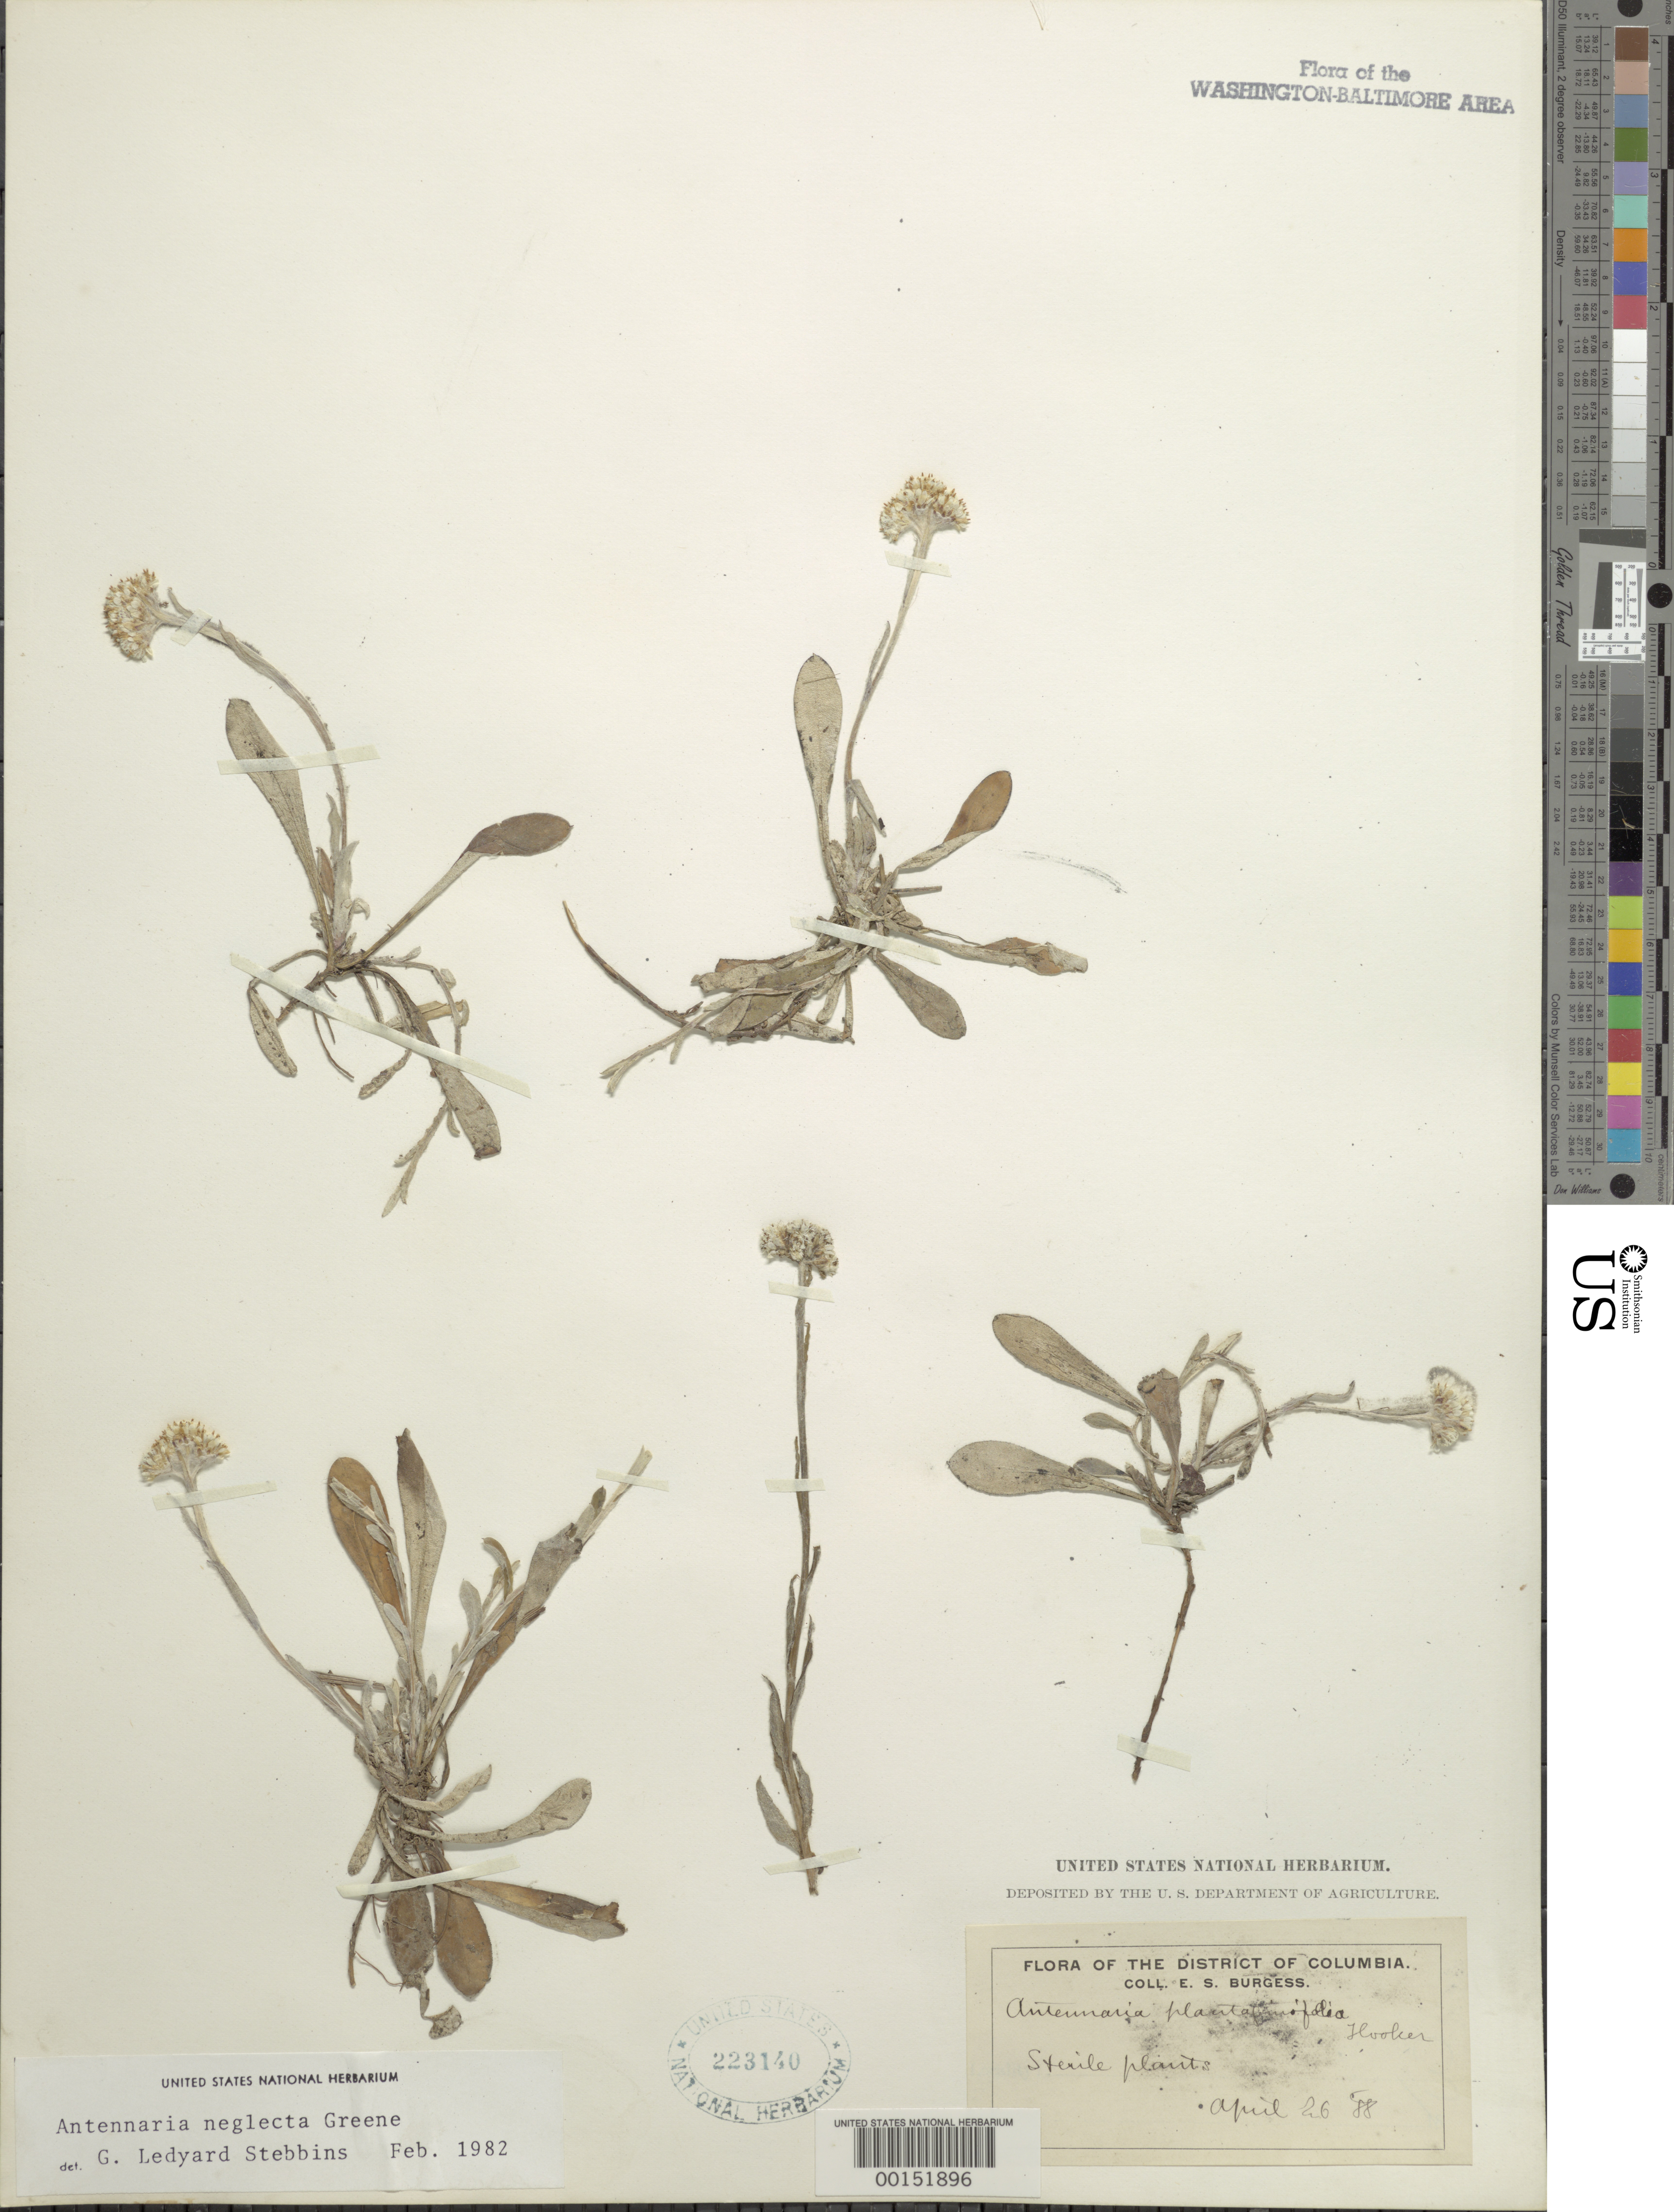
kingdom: Plantae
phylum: Tracheophyta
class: Magnoliopsida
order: Asterales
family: Asteraceae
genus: Antennaria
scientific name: Antennaria neglecta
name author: Greene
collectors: E. Burgess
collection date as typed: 26 Apr 1888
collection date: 1888-04-26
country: United States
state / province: District of Columbia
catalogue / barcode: US 223140